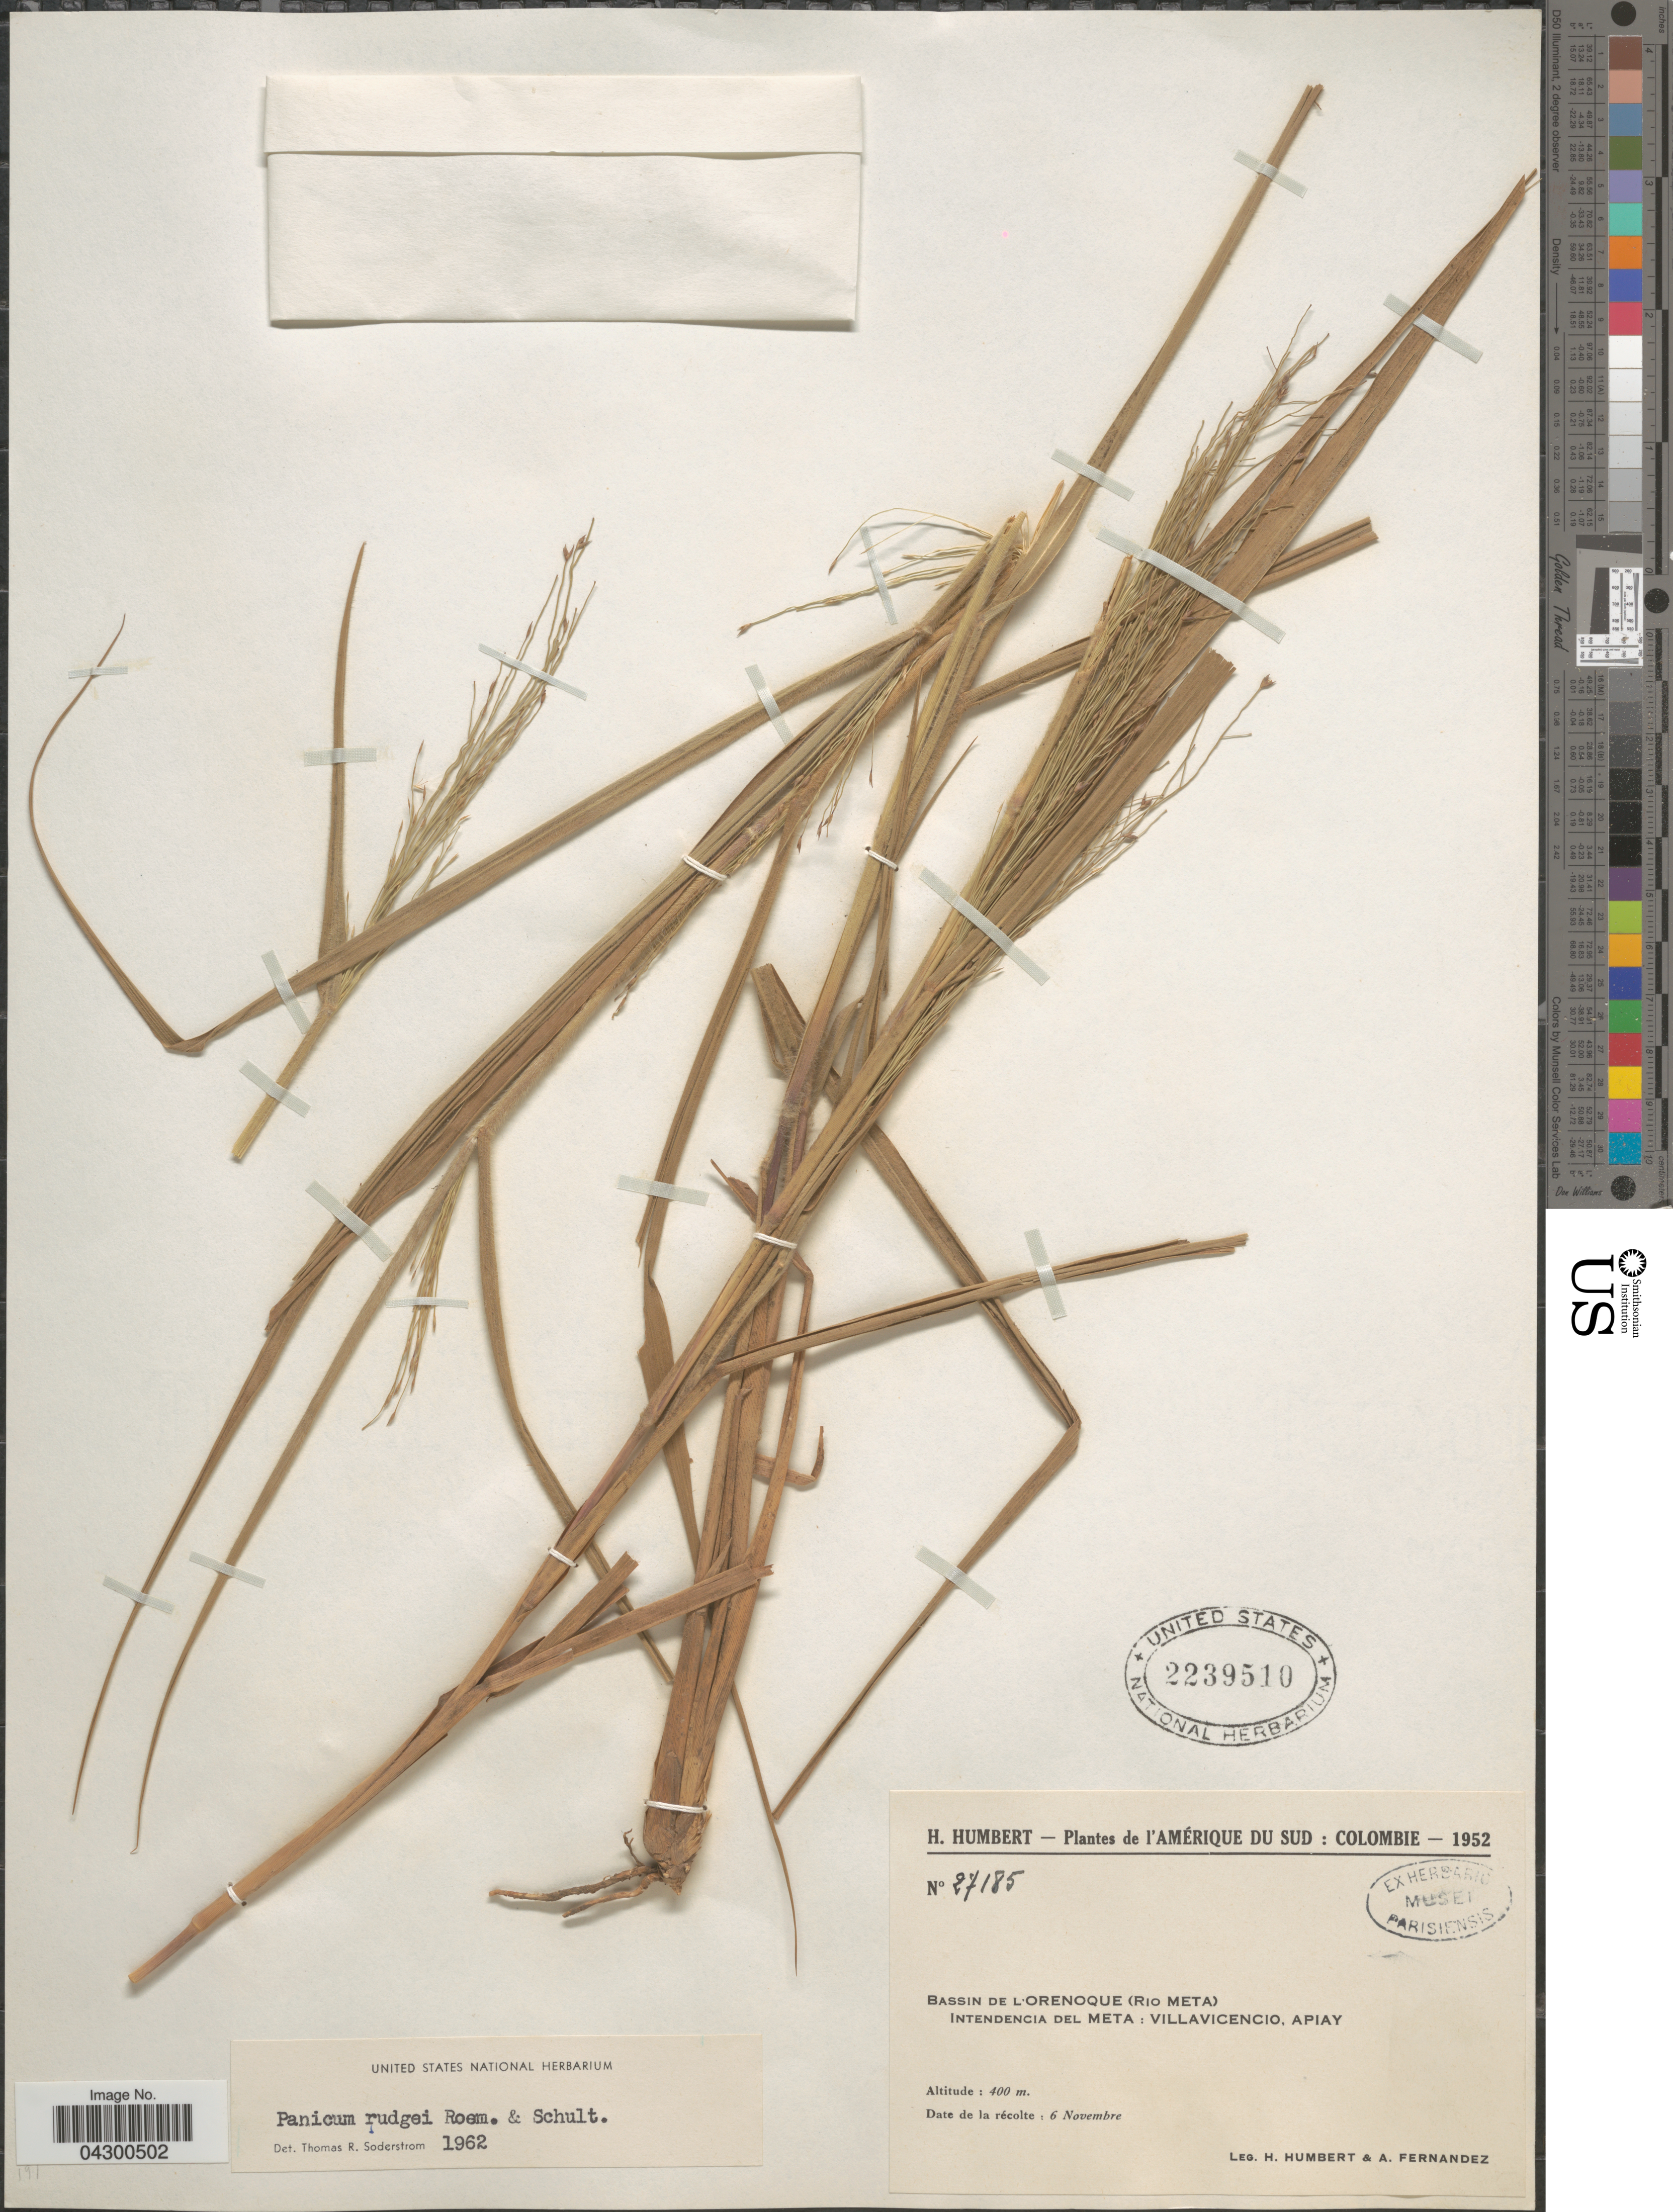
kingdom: Plantae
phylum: Tracheophyta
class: Liliopsida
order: Poales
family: Poaceae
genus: Panicum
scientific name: Panicum rudgei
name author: Roem. & Schult.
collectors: H. Humbert & A. Fernandez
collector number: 27185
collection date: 1952-11-06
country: Colombia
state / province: Meta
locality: L'Amérique du Sud: Colombie. Bassin de L'Orenoque (Rio Meta). Intendencia del Meta: Villavicencio, Apiay.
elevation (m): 400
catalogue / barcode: US 2239510